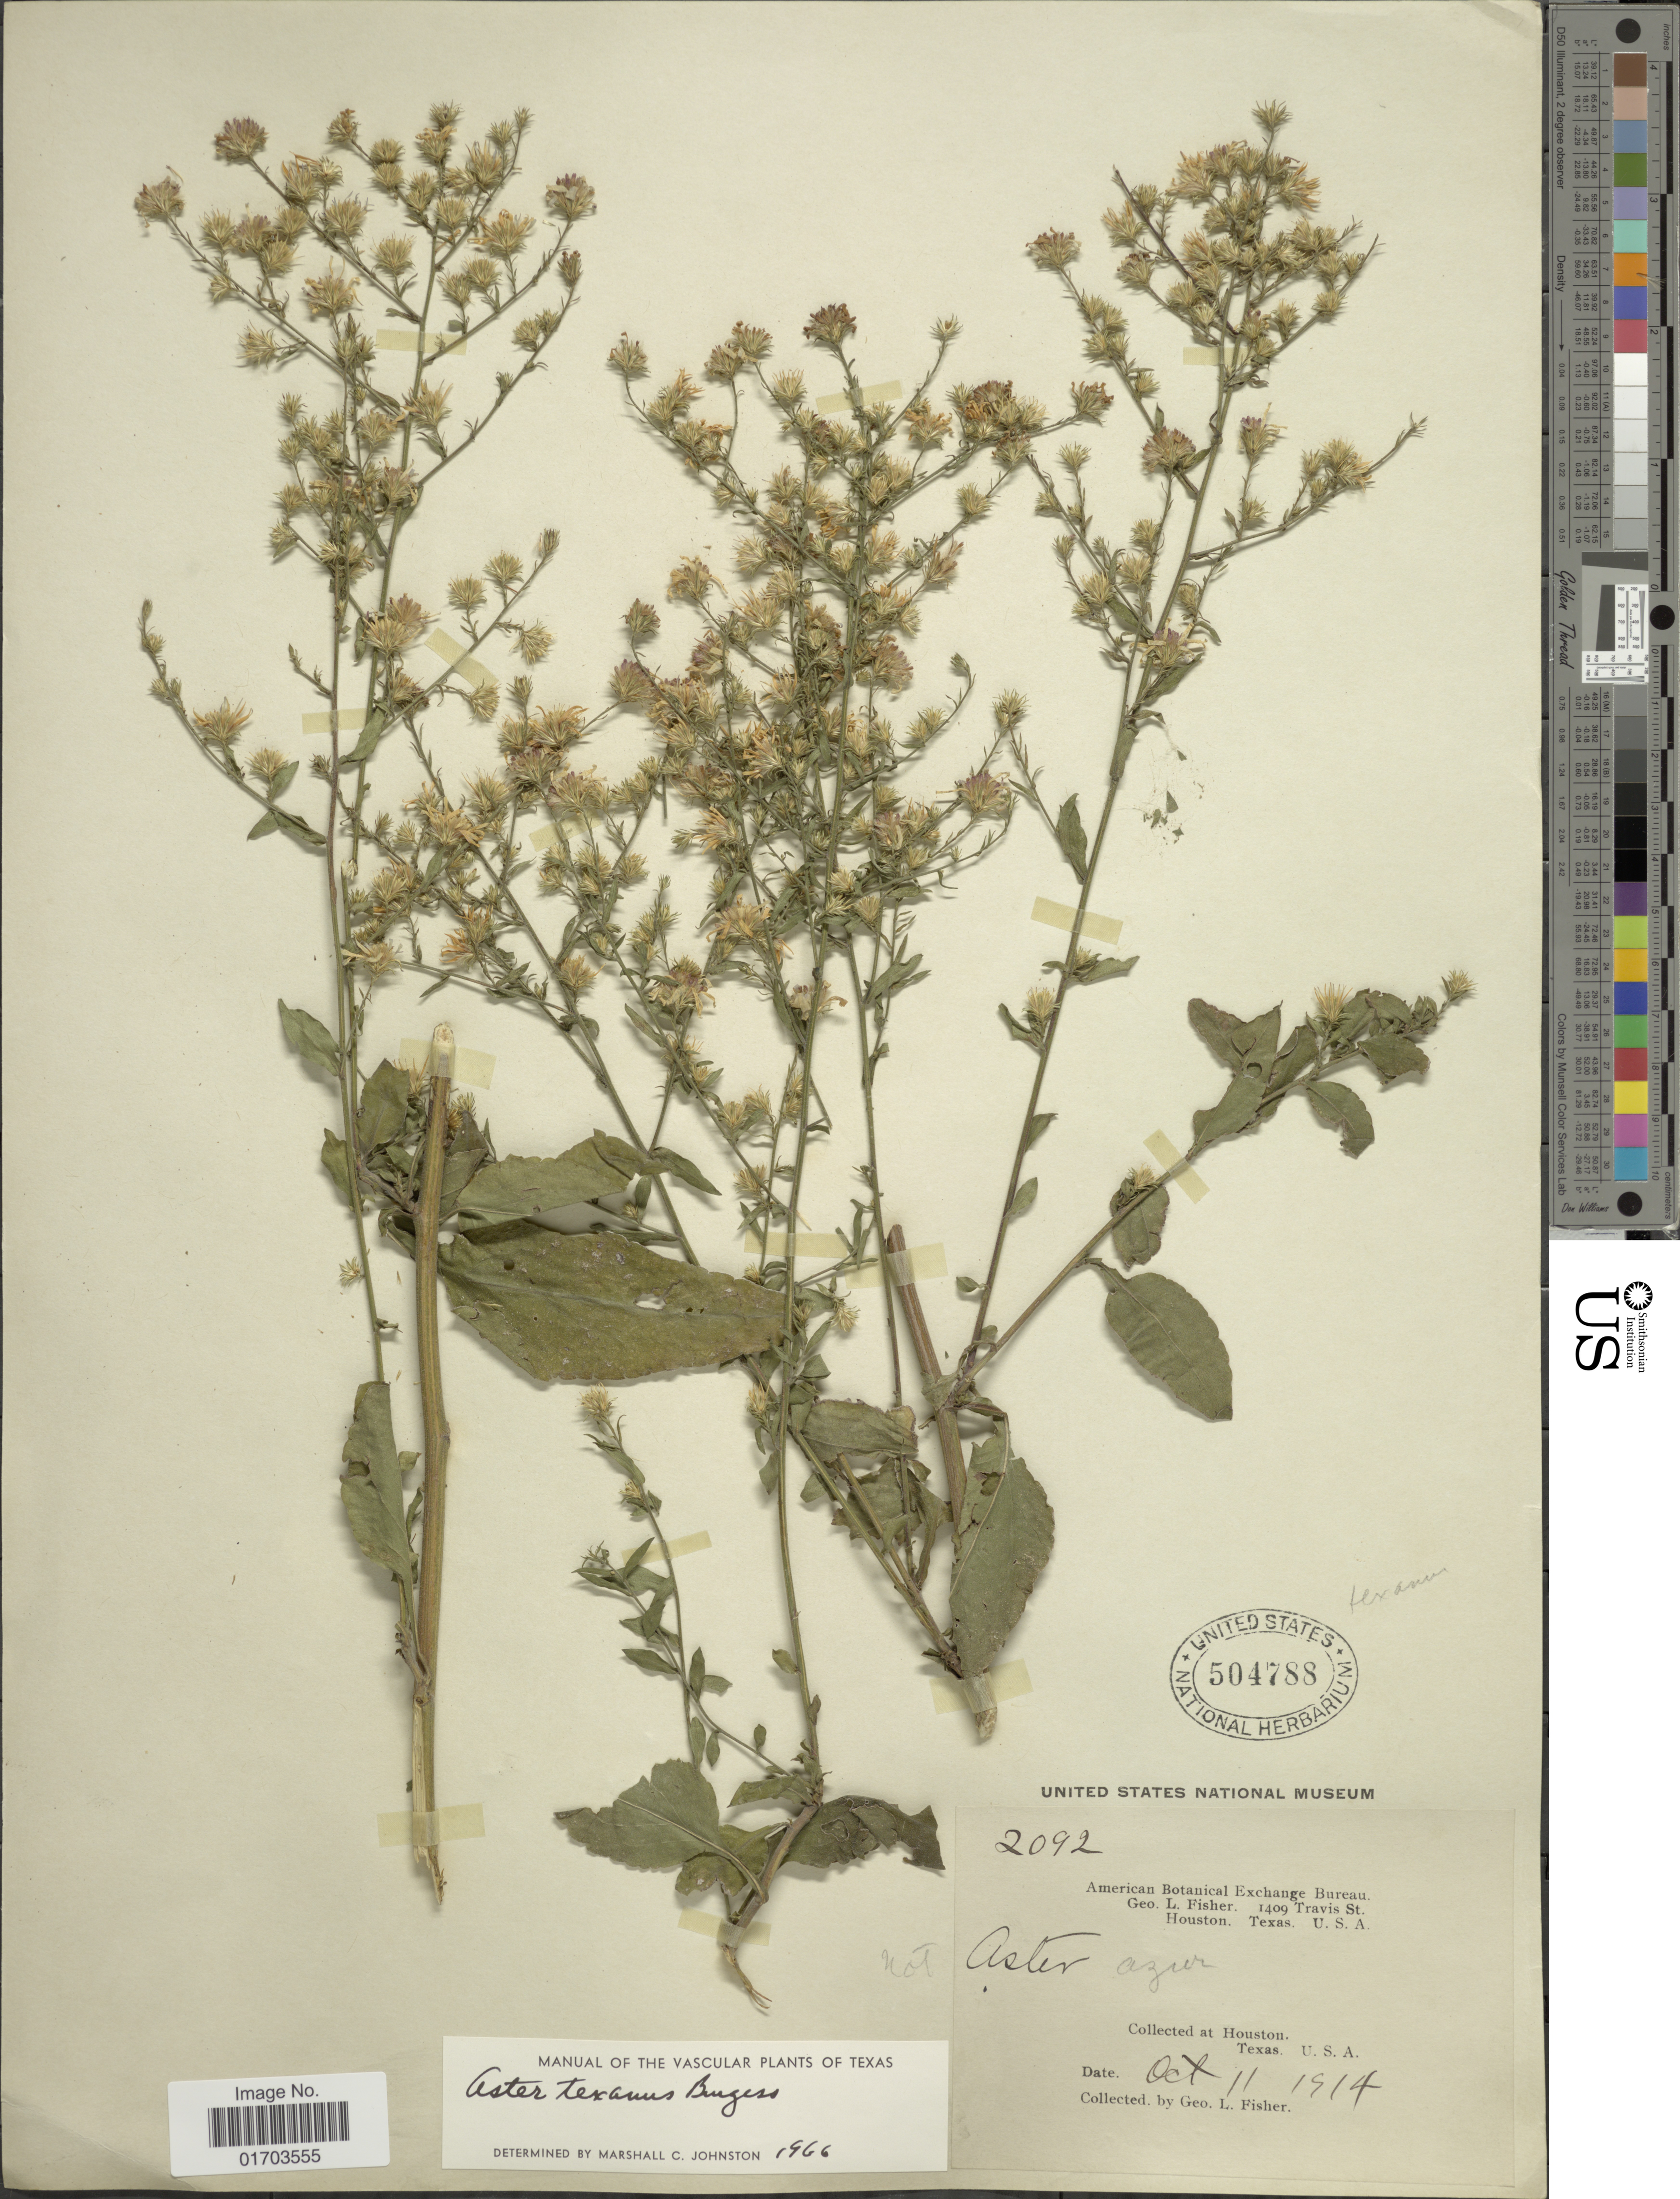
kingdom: Plantae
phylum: Tracheophyta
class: Magnoliopsida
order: Asterales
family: Asteraceae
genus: Symphyotrichum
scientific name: Symphyotrichum texanum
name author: (E.S. Burgess) Semple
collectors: G. L. Fisher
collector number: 2092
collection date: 1914-10-11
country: United States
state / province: Texas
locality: Houston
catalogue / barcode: US 504788